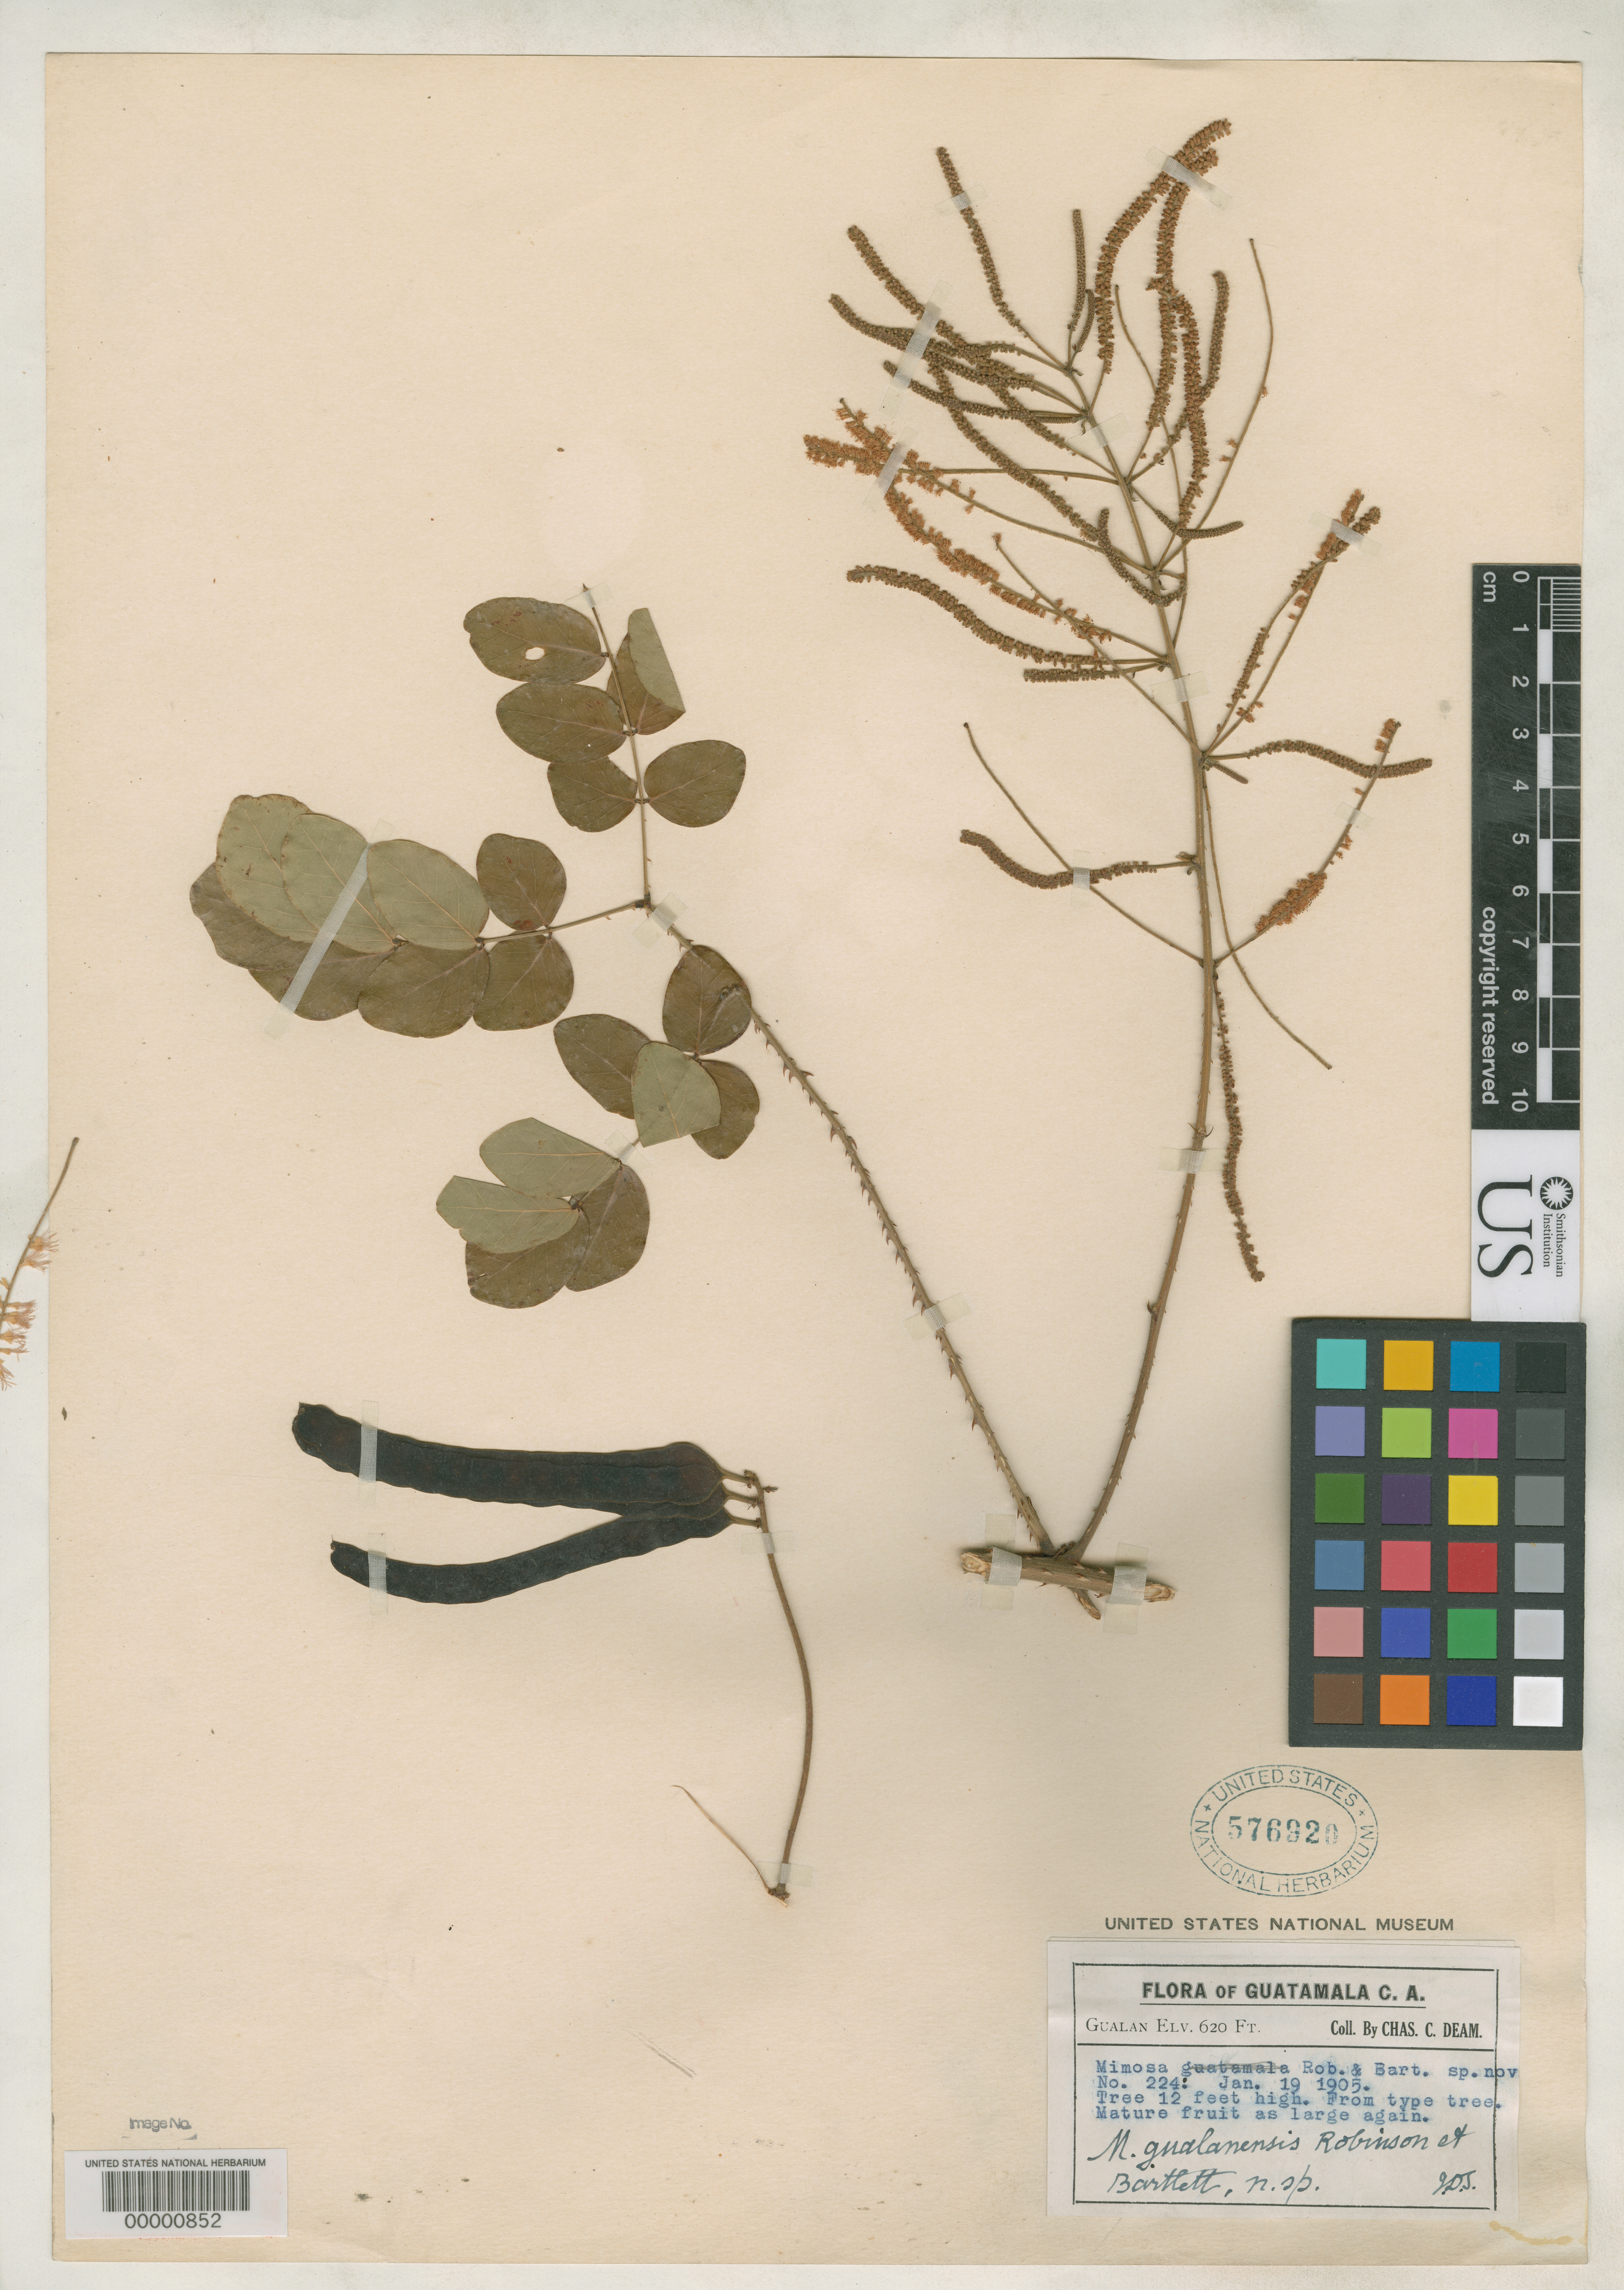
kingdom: Plantae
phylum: Tracheophyta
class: Magnoliopsida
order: Fabales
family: Fabaceae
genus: Mimosa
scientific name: Mimosa gualanensis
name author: B.L. Rob. & Bartlett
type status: Isotype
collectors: C. C. Deam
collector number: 224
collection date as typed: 19 Jan 1905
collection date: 1905-01-19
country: Guatemala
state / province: Zacapa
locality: Gualan.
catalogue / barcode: US 576920